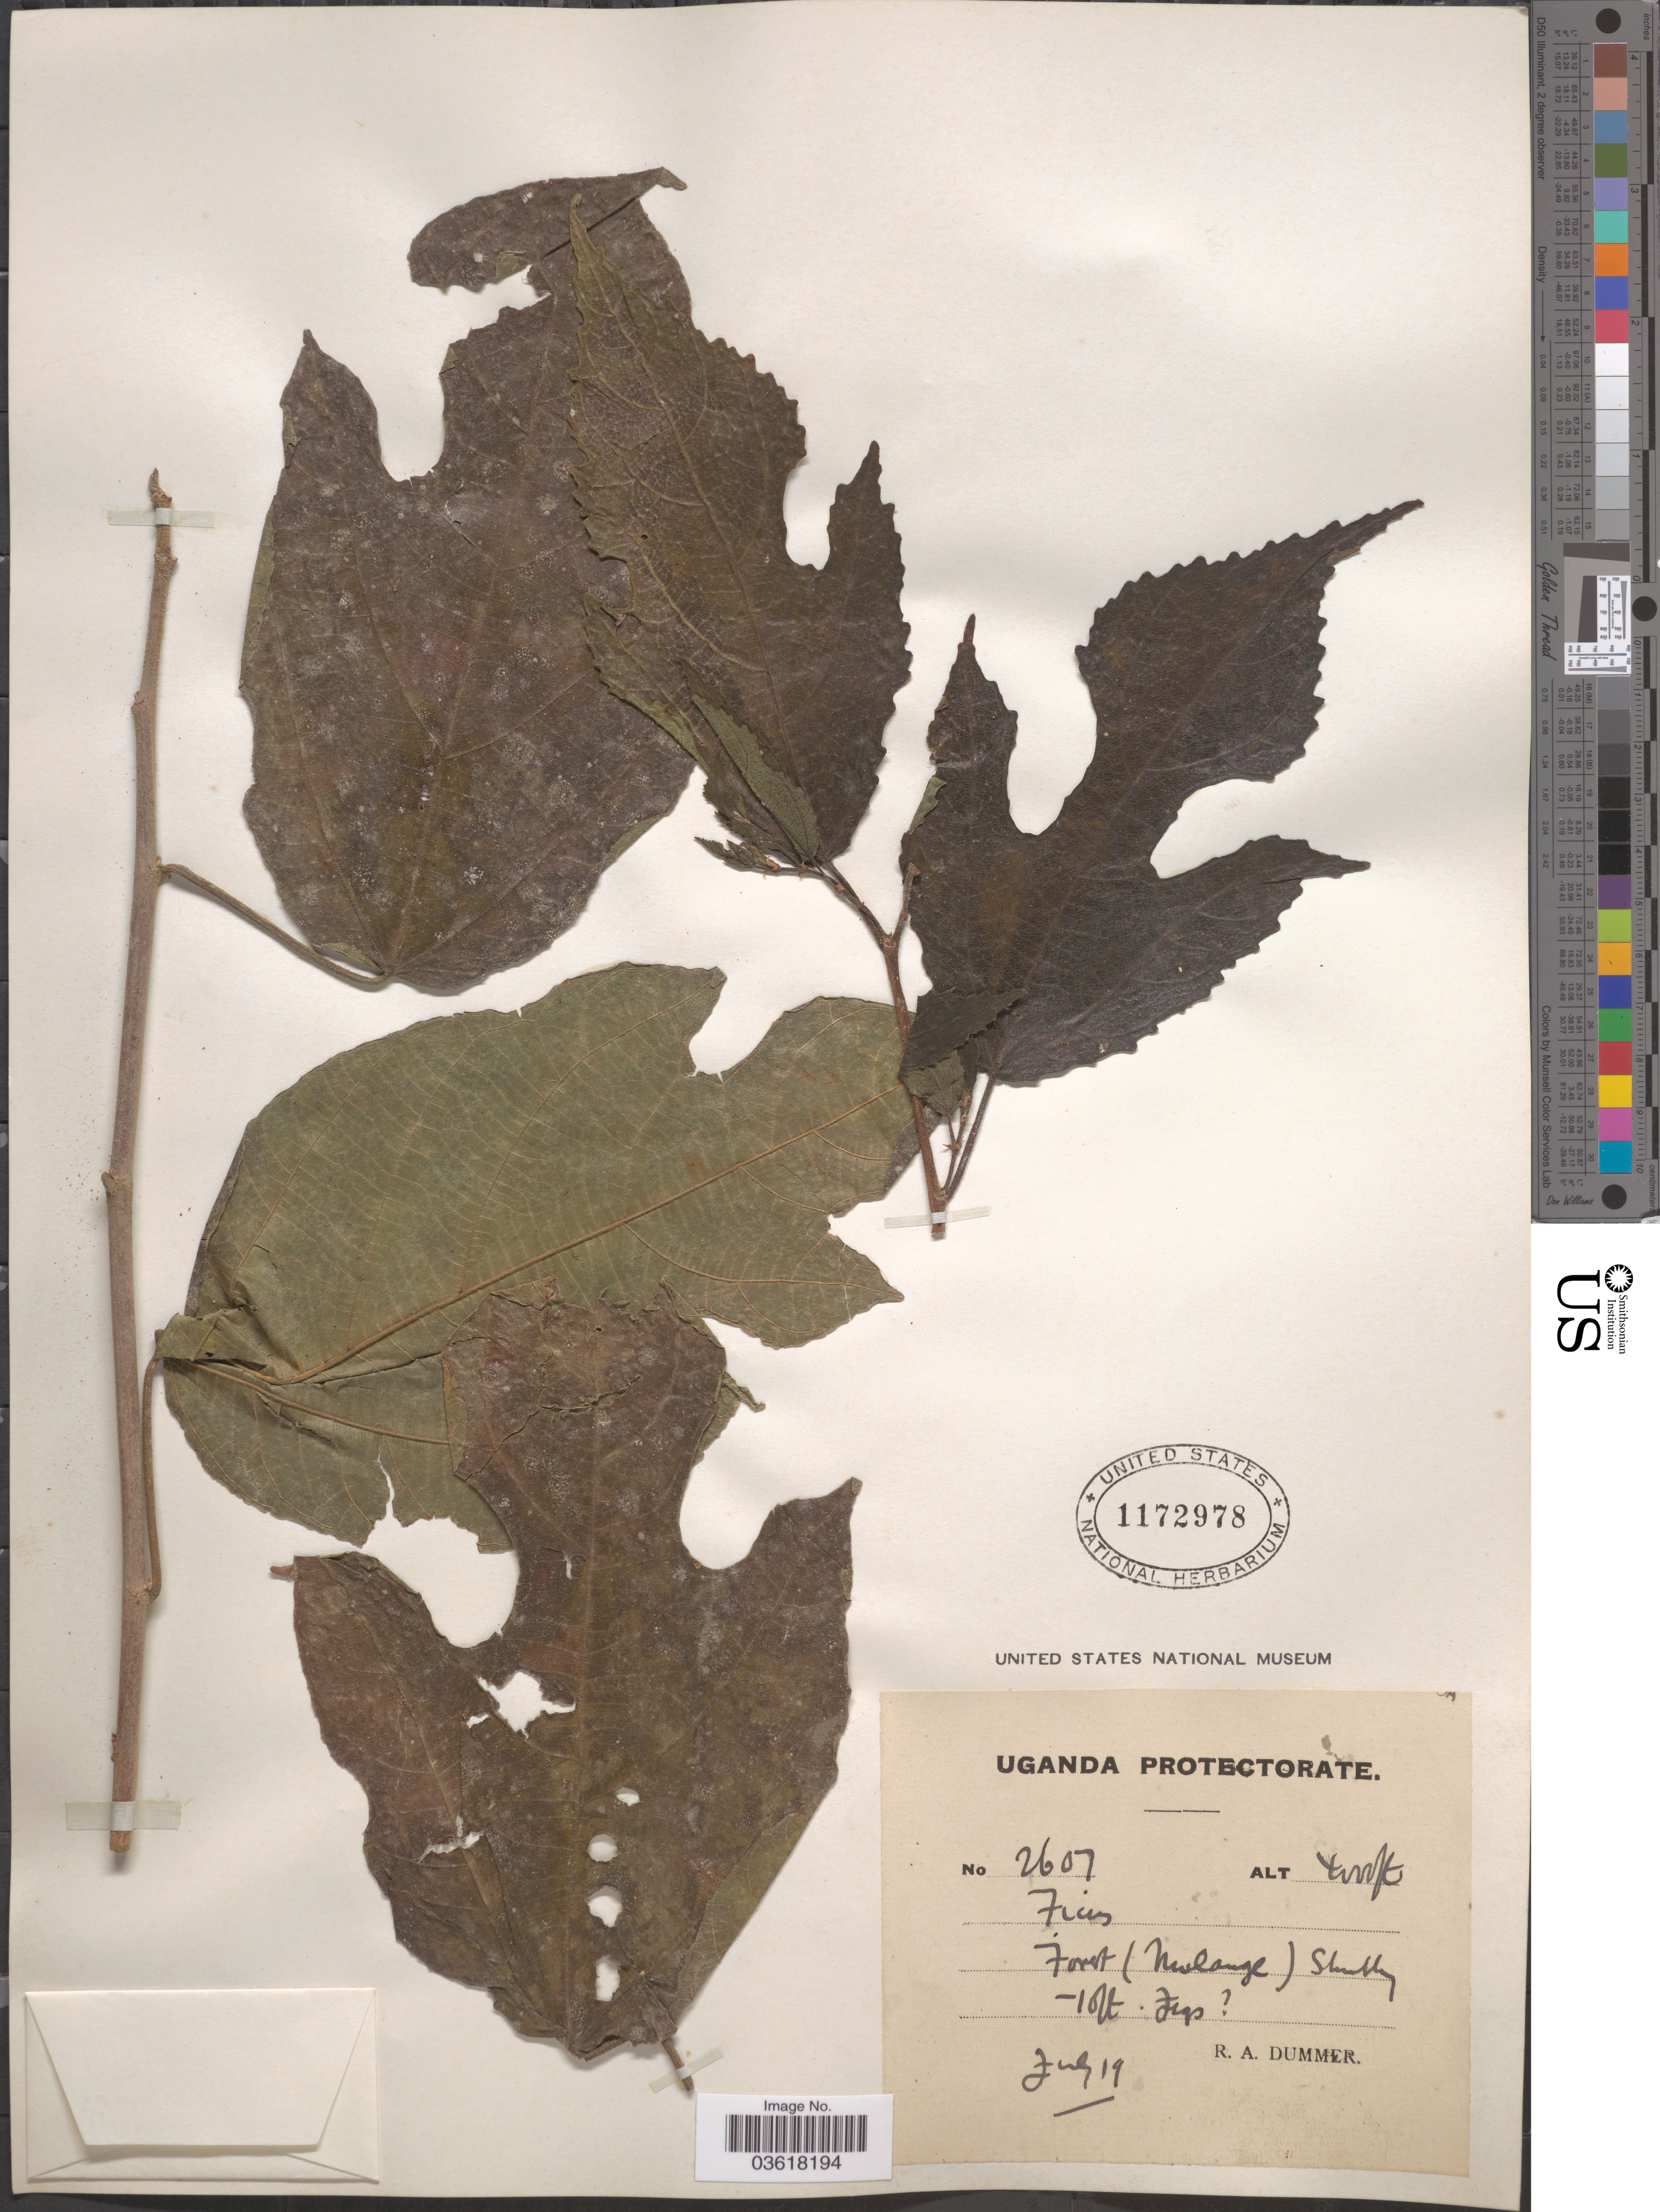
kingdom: Plantae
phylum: Tracheophyta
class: Magnoliopsida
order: Rosales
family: Moraceae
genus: Ficus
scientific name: Ficus sp.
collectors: R. Dümmer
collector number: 2607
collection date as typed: Transcribed d/m/y: /7/19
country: Uganda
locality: Uganda Protectorate. Forest (Mulange).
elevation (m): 1219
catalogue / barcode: US 1172978